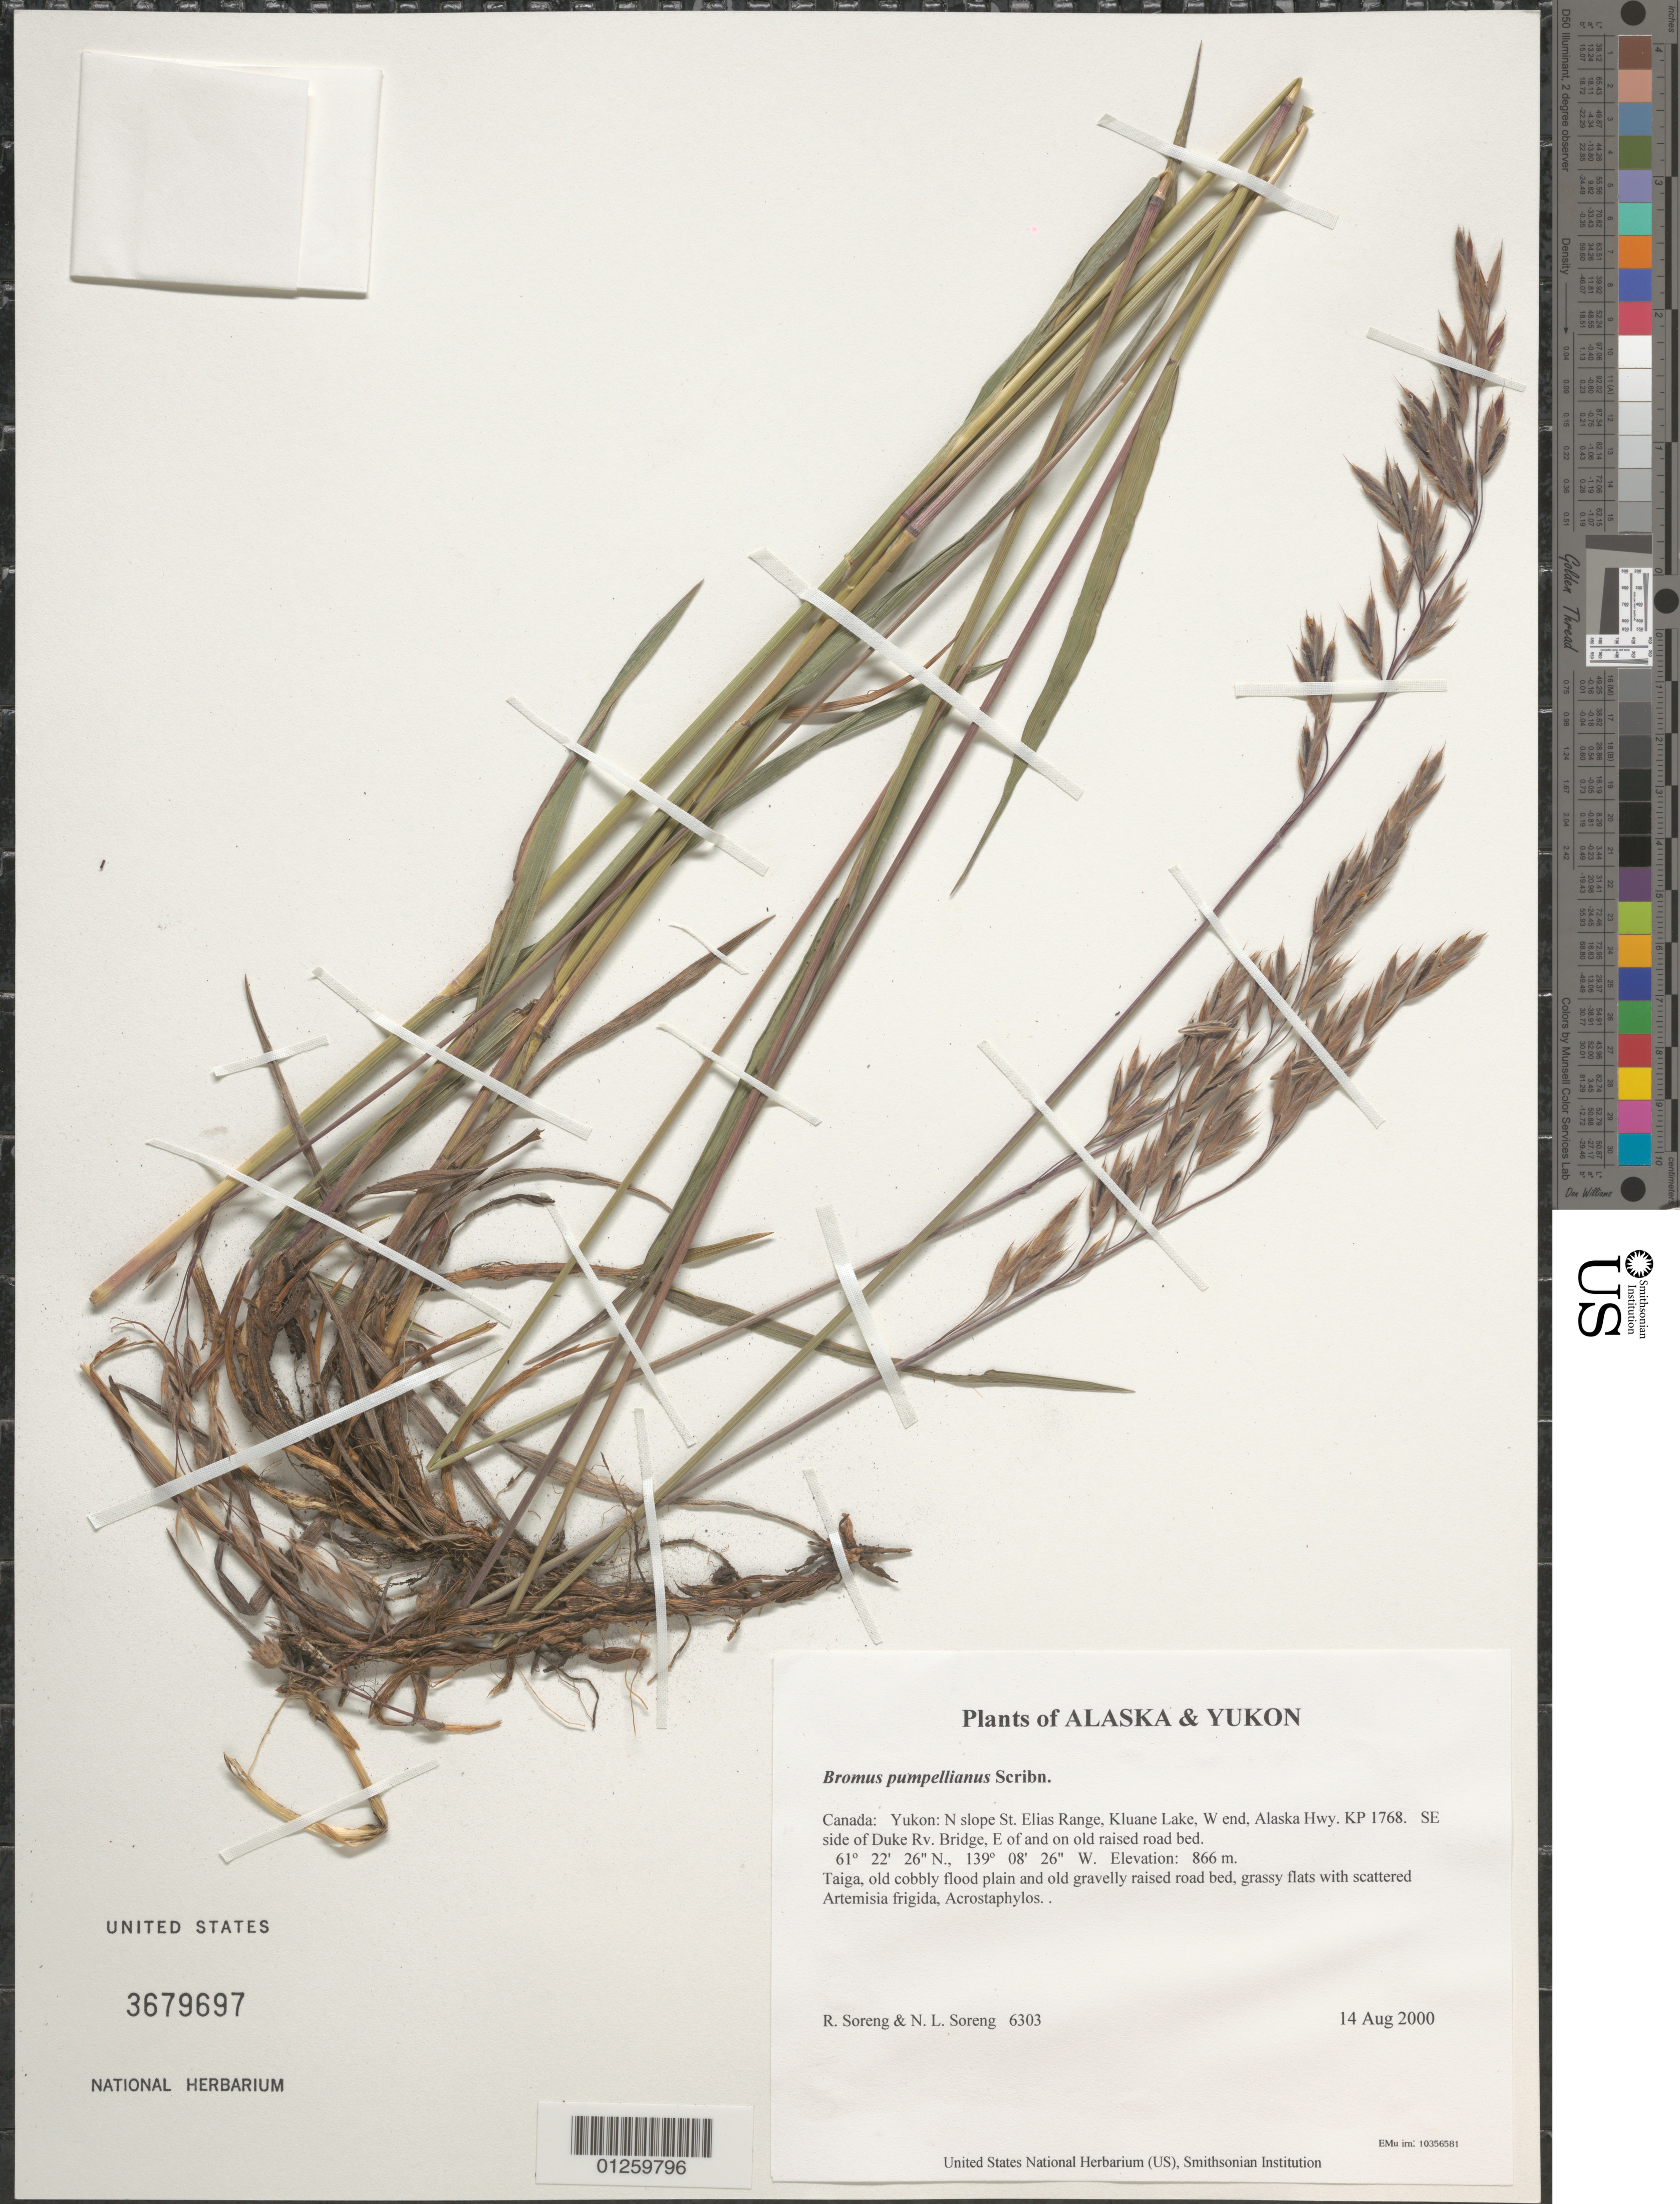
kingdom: Plantae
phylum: Tracheophyta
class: Liliopsida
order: Poales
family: Poaceae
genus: Bromus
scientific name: Bromus pumpellianus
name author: Scribn.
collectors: R. J. Soreng & N. L. Soreng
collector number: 6303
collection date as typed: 14 Aug 2000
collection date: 2000-08-14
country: Canada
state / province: Yukon Territory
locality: N slope St. Elias Range, Kluane Lake, W end, Alaska Hwy. KP 1768. SE side of Duke Rv. Bridge, E of and on old raised road bed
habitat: Taiga, old cobbly flood plain and old gravelly raised road bed, grassy flats with scattered Artemisia frigida, Acrostaphylos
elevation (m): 866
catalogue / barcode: US 3679697